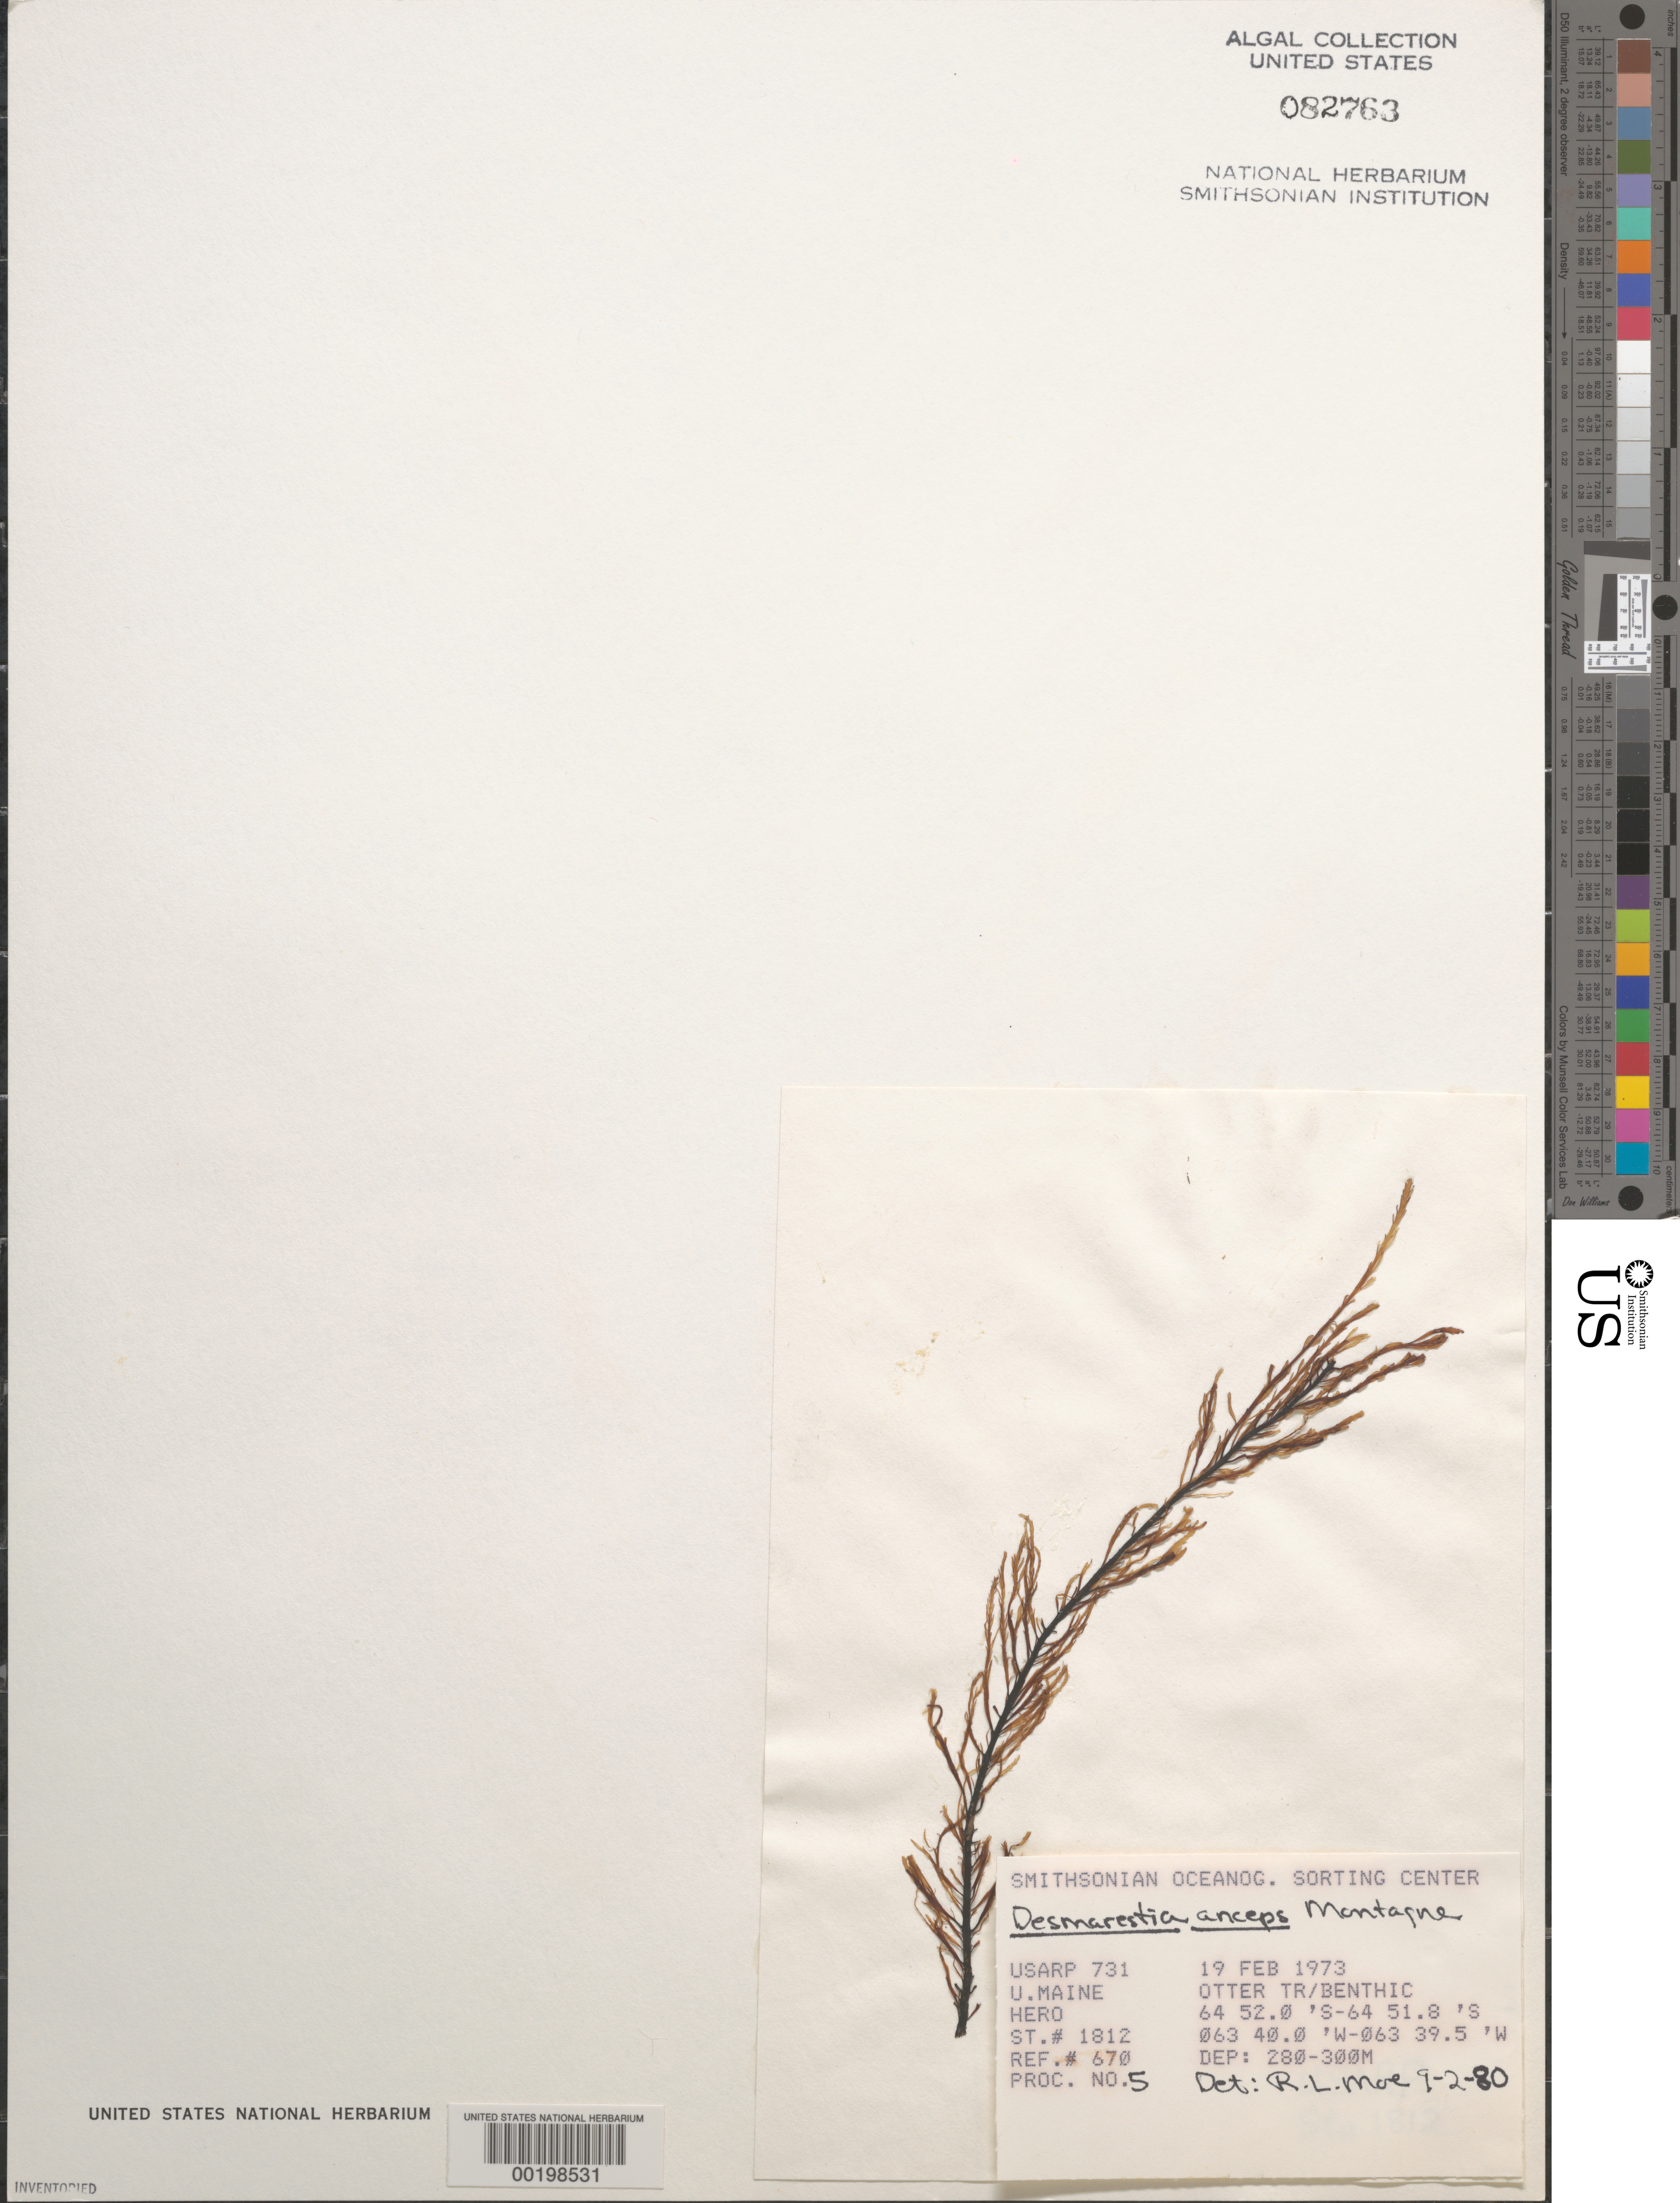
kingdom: Chromista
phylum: Ochrophyta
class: Phaeophyceae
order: Desmarestiales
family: Desmarestiaceae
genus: Desmarestia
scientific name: Desmarestia anceps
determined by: Moe, R. L.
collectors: University of Maine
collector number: Station 1812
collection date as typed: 19 Feb 1973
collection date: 1973-02-19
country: Antarctica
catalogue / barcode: US 82763